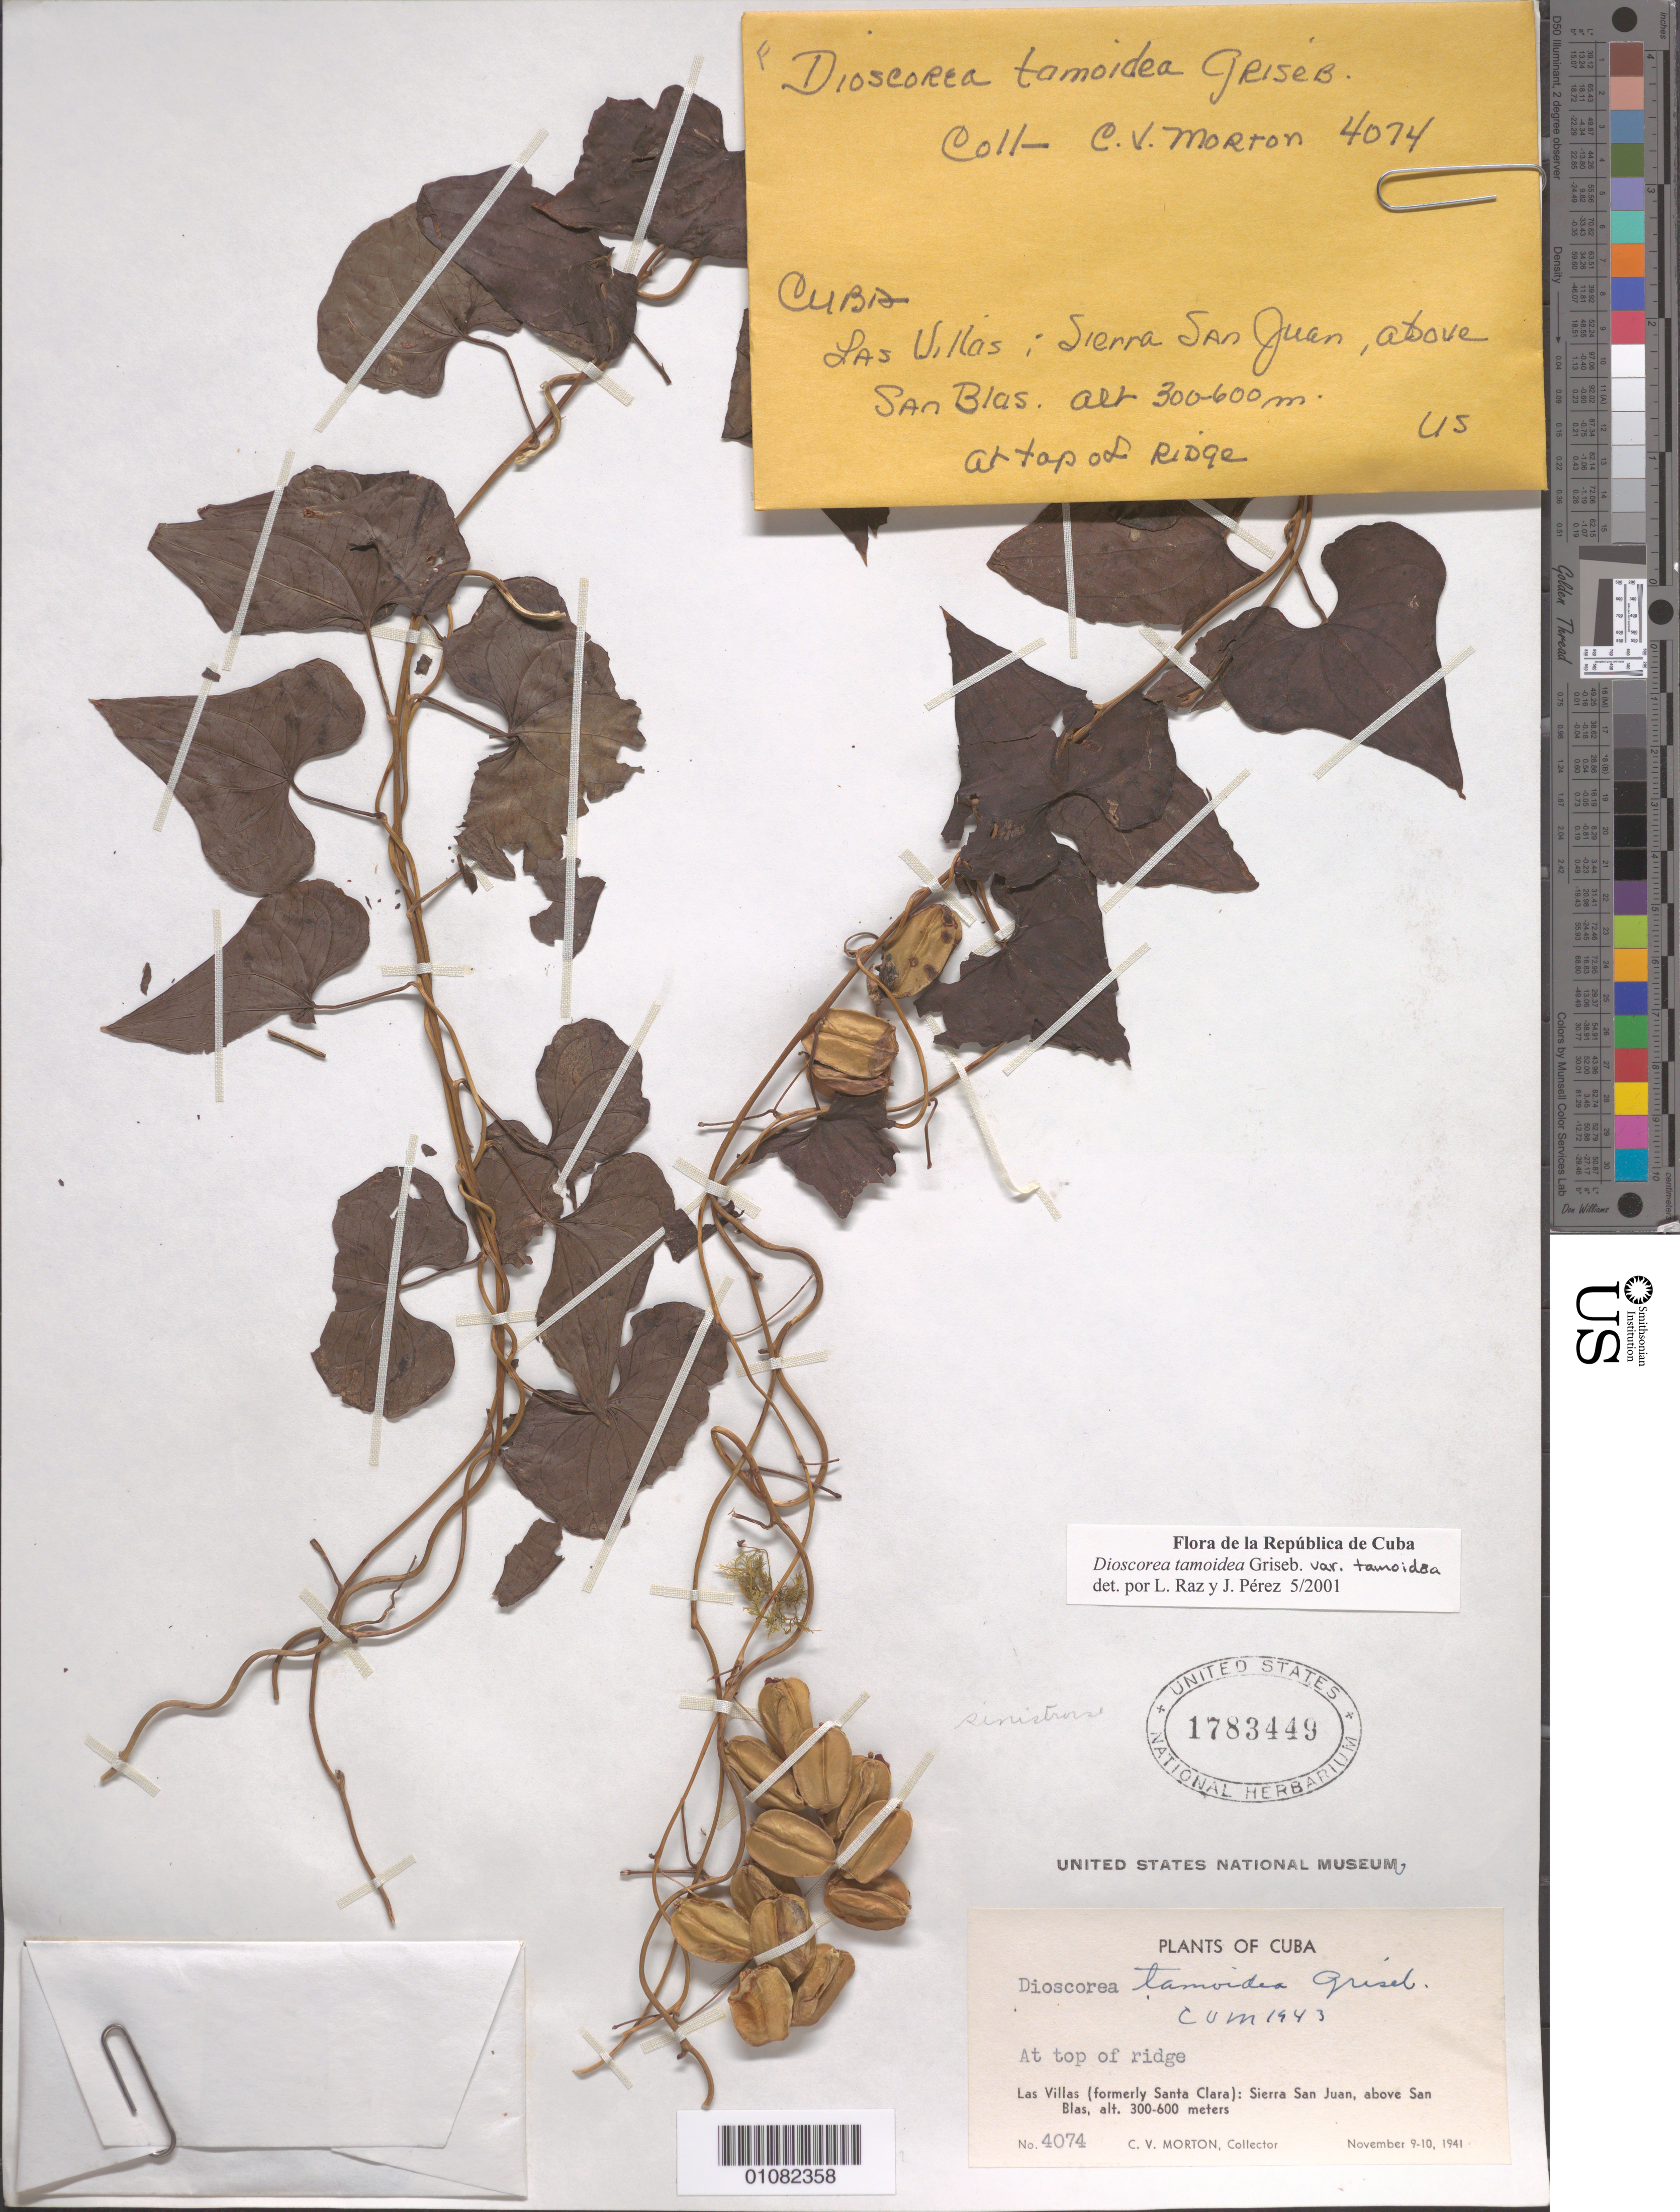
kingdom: Plantae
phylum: Tracheophyta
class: Liliopsida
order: Dioscoreales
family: Dioscoreaceae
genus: Dioscorea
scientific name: Dioscorea tamoidea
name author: Griseb.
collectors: C. V. Morton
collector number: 4074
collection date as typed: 09 Nov 1941 to 10 Nov 1941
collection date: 1941-11-09/1941-11-10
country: Cuba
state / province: Villa Clara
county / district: Santa Clara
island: Cuba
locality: Las Villas (formerly Santa Clara): Sierra San Juan, above San Blas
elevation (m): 300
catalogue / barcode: US 1783449